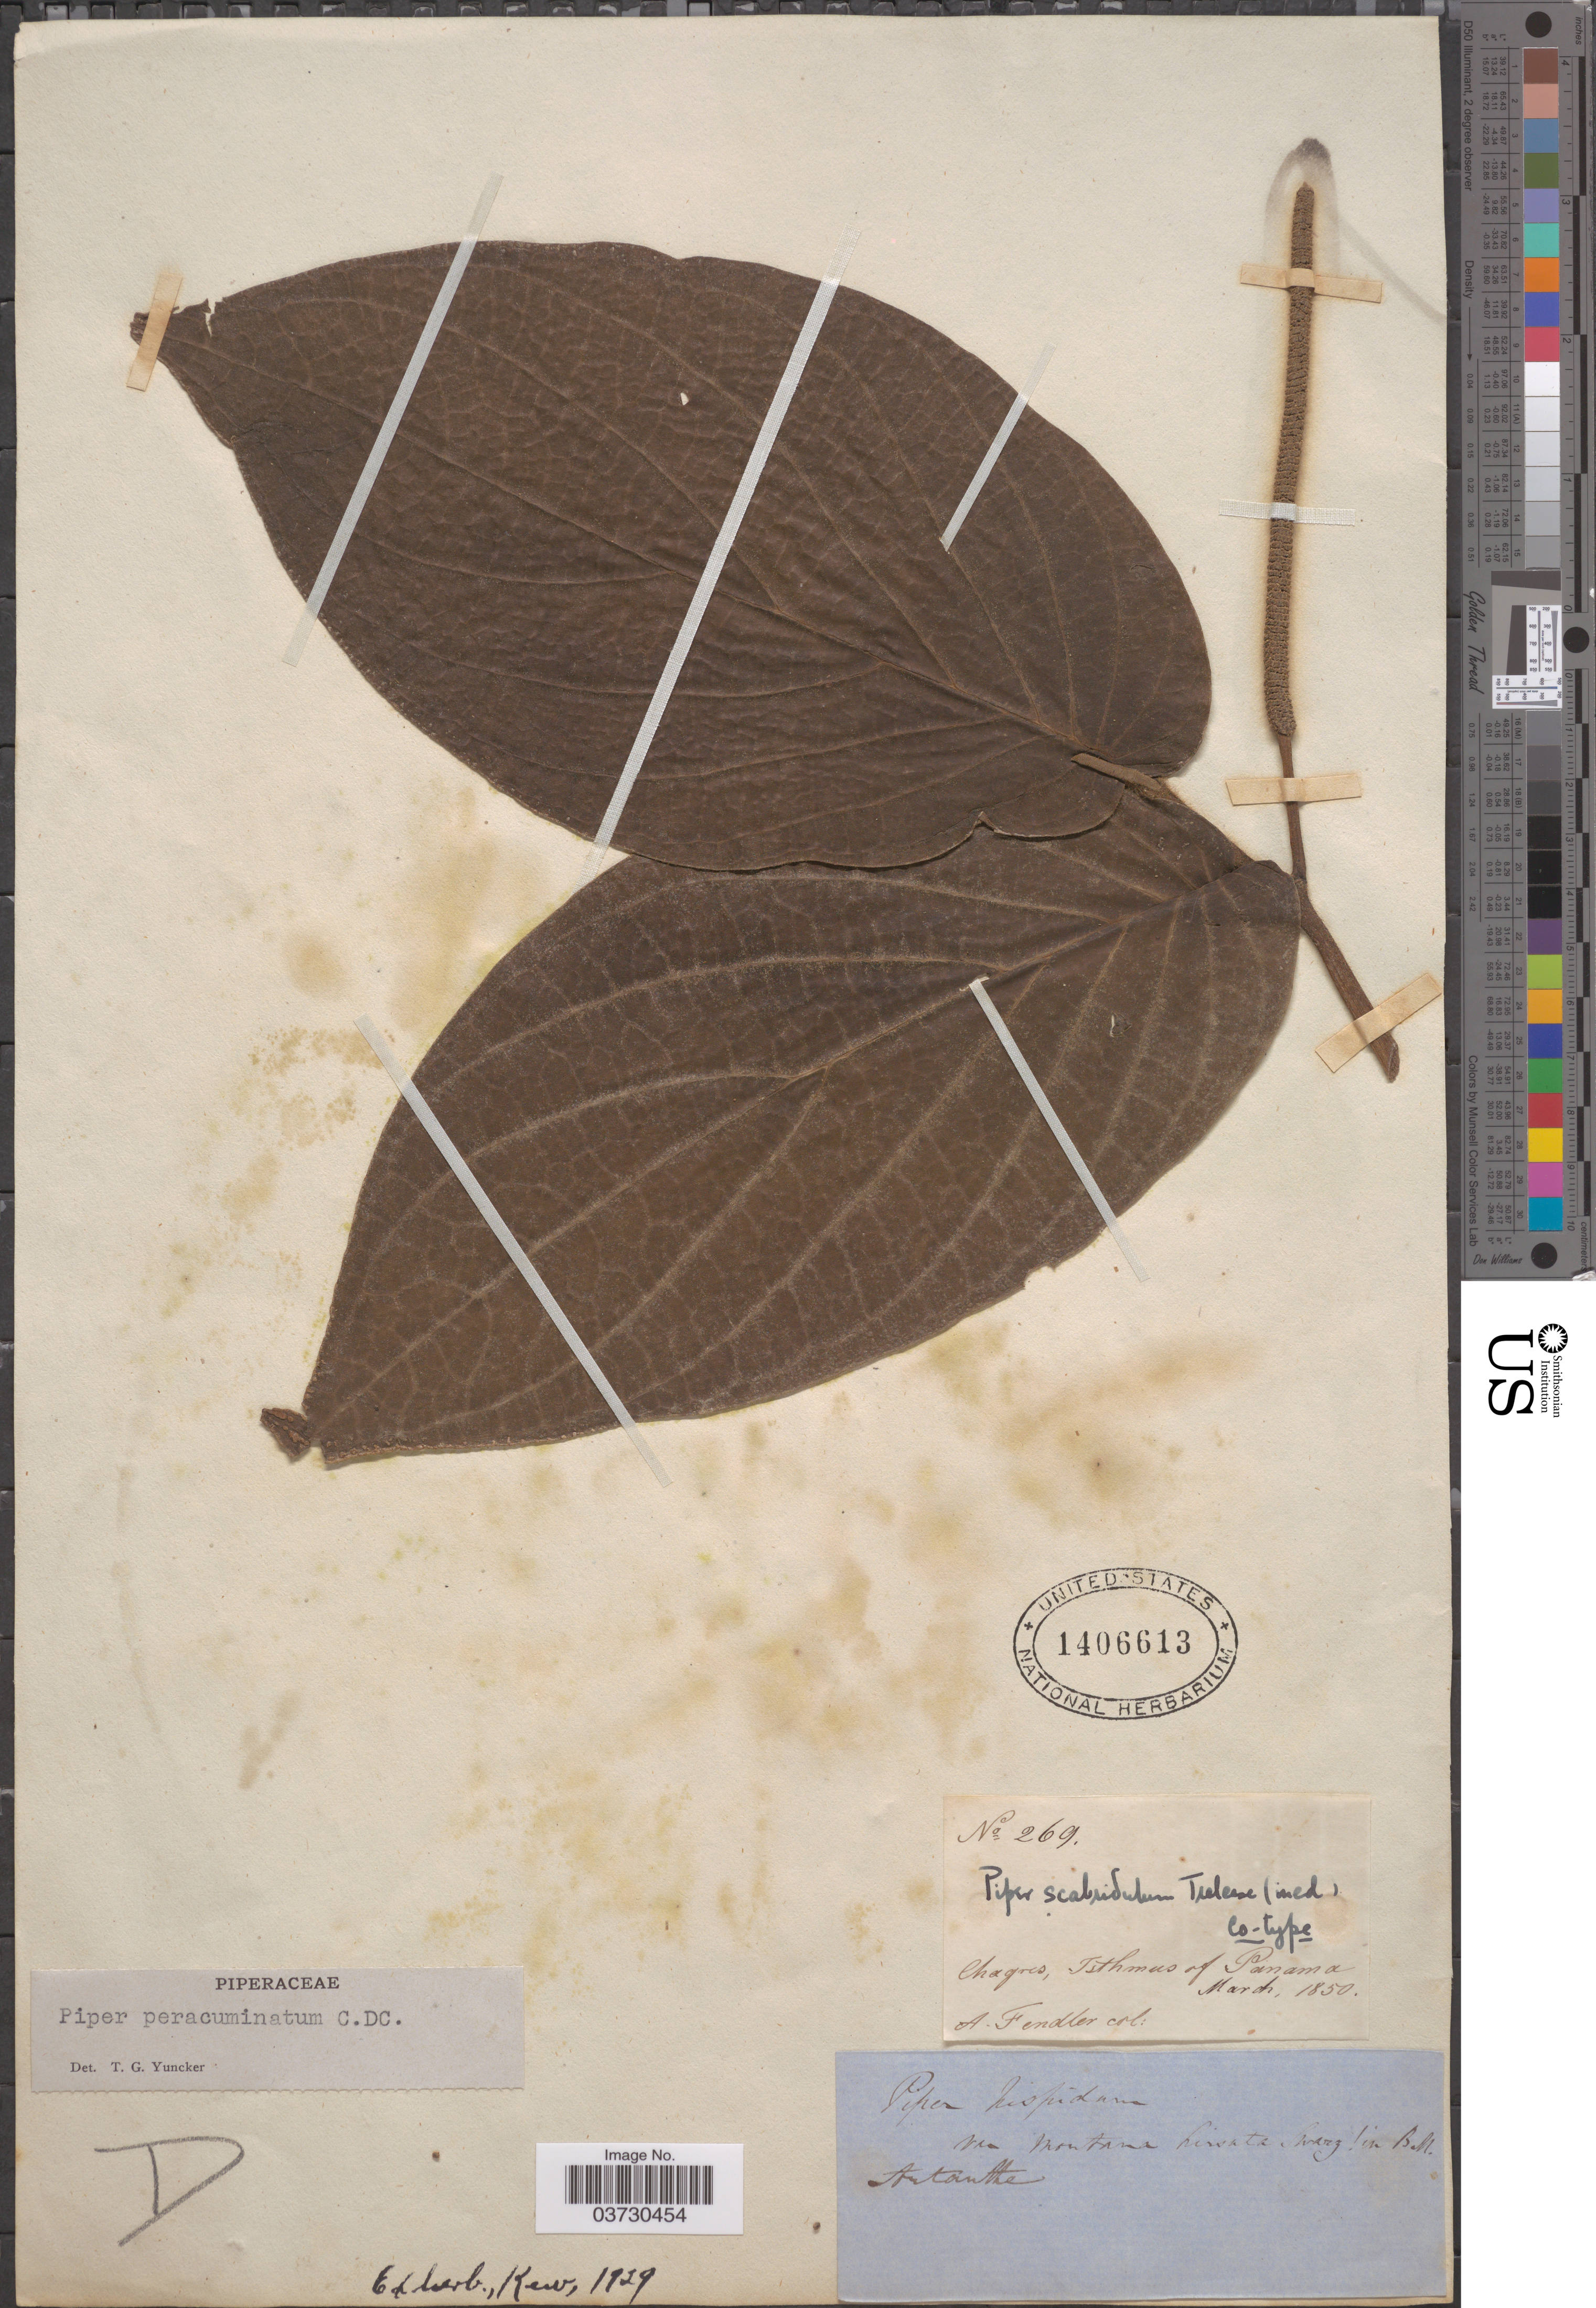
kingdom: Plantae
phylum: Tracheophyta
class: Magnoliopsida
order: Piperales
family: Piperaceae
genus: Piper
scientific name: Piper peracuminatum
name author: C. DC.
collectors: A. Fendler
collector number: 269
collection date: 1850-03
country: Panama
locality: Chagres, Isthmus of Panama.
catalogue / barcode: US 1406613